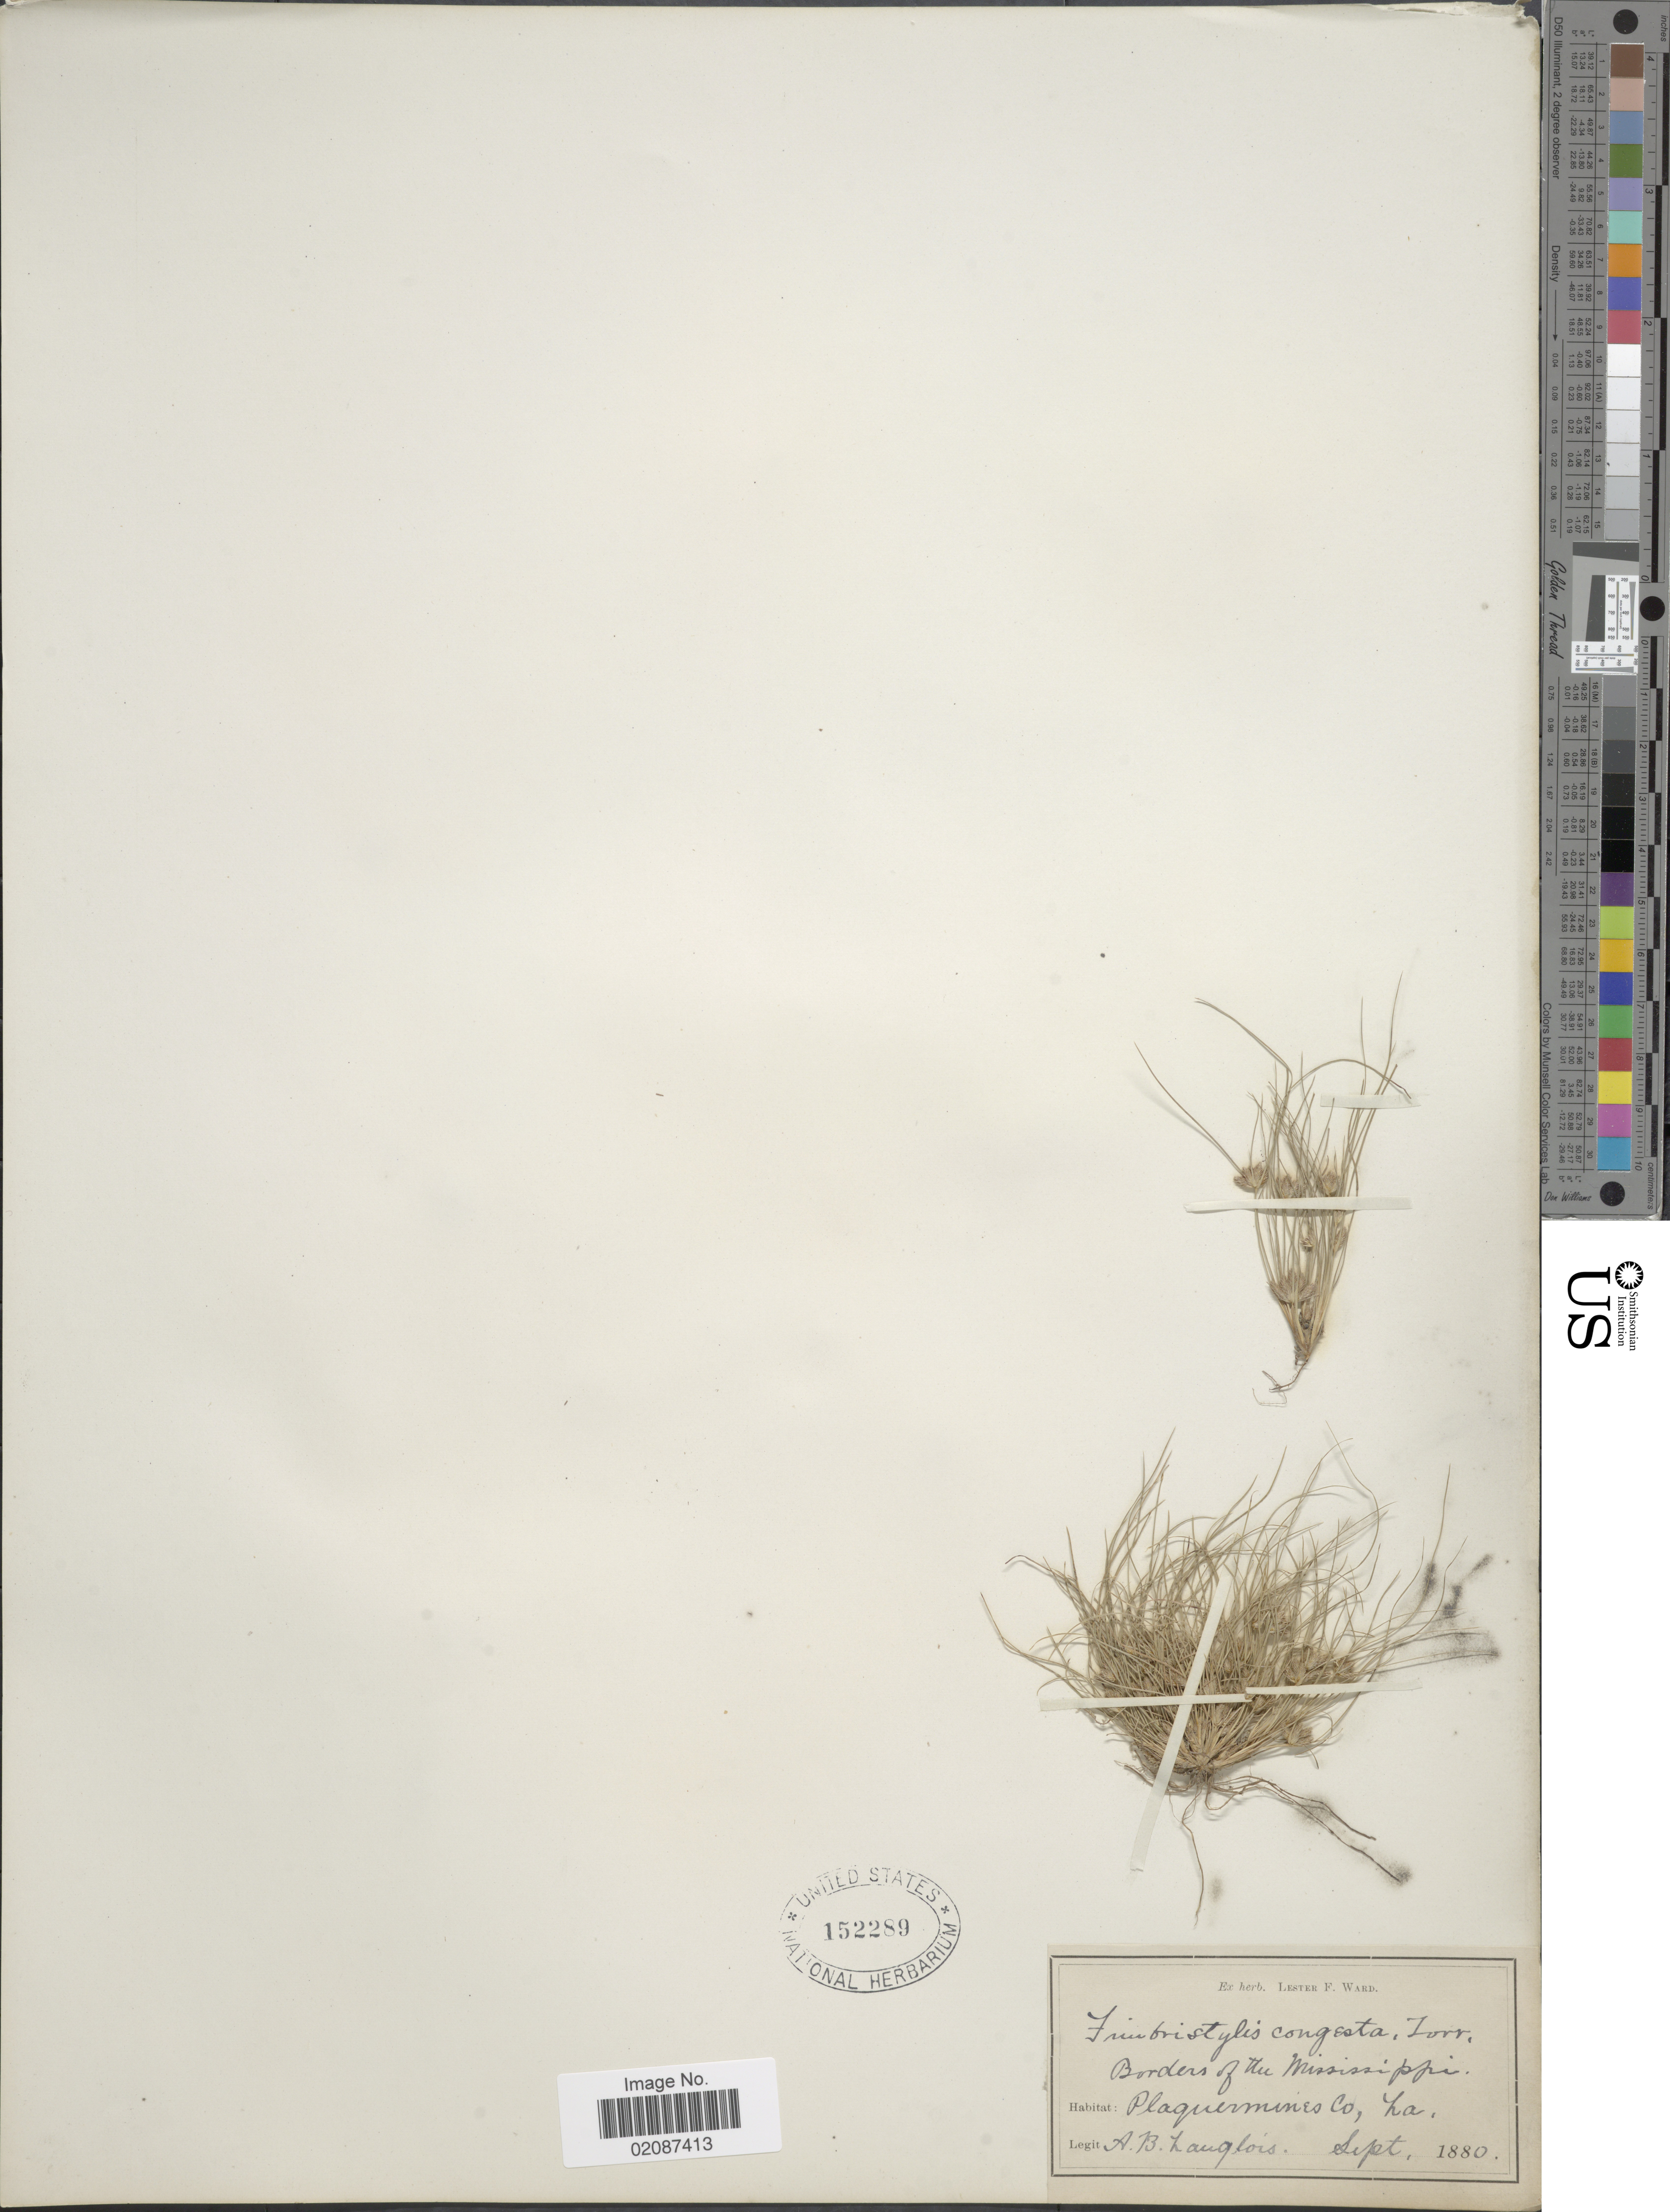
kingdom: Plantae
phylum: Tracheophyta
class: Liliopsida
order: Poales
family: Cyperaceae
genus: Fimbristylis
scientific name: Fimbristylis vahlii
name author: (Lam.) Link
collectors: A. Langlois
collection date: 1880-09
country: United States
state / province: Louisiana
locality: Borders of the Mississippi, Plaquermines Co., La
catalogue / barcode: US 152289